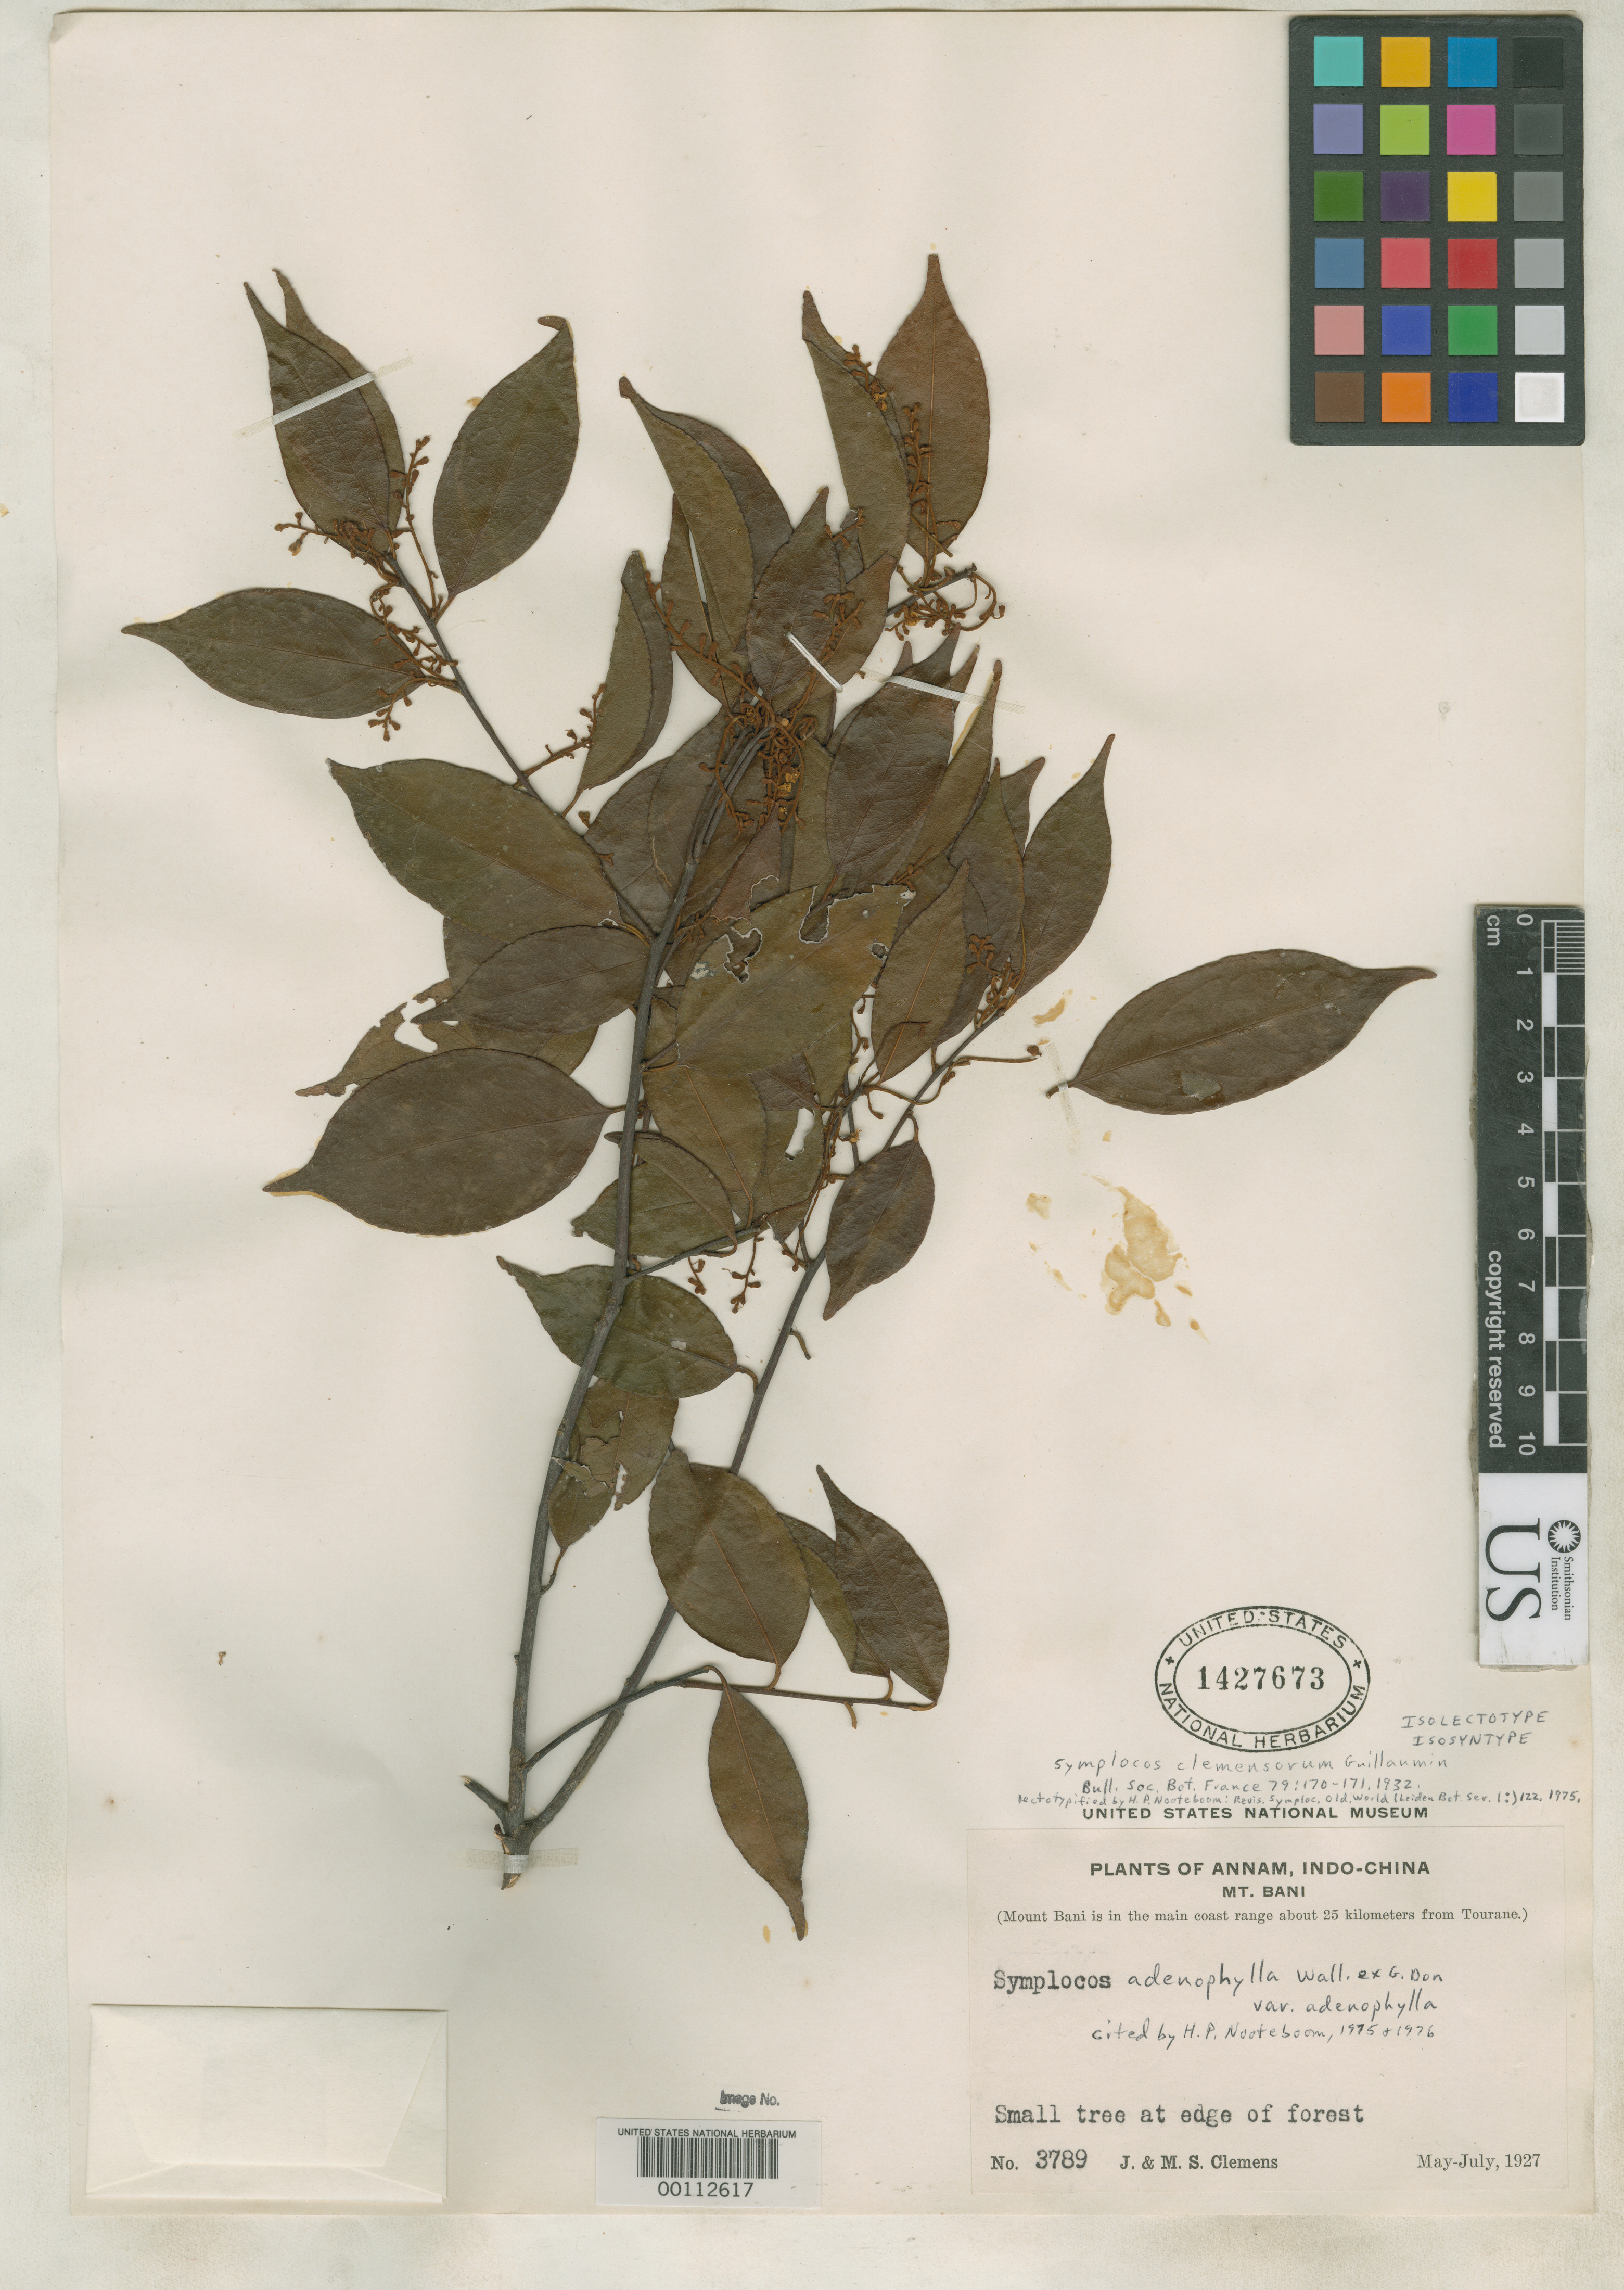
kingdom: Plantae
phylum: Tracheophyta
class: Magnoliopsida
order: Ericales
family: Symplocaceae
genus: Symplocos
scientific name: Symplocos clemensorum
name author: Guillaumin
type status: Isolectotype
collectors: M. S. Clemens & J. Clemens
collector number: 3789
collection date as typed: May 1927 to -- Jul 1927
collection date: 1927-05/1927-07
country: Vietnam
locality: Annam, Mt. Bani, about 25 km from Tourane.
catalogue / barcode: US 1427673